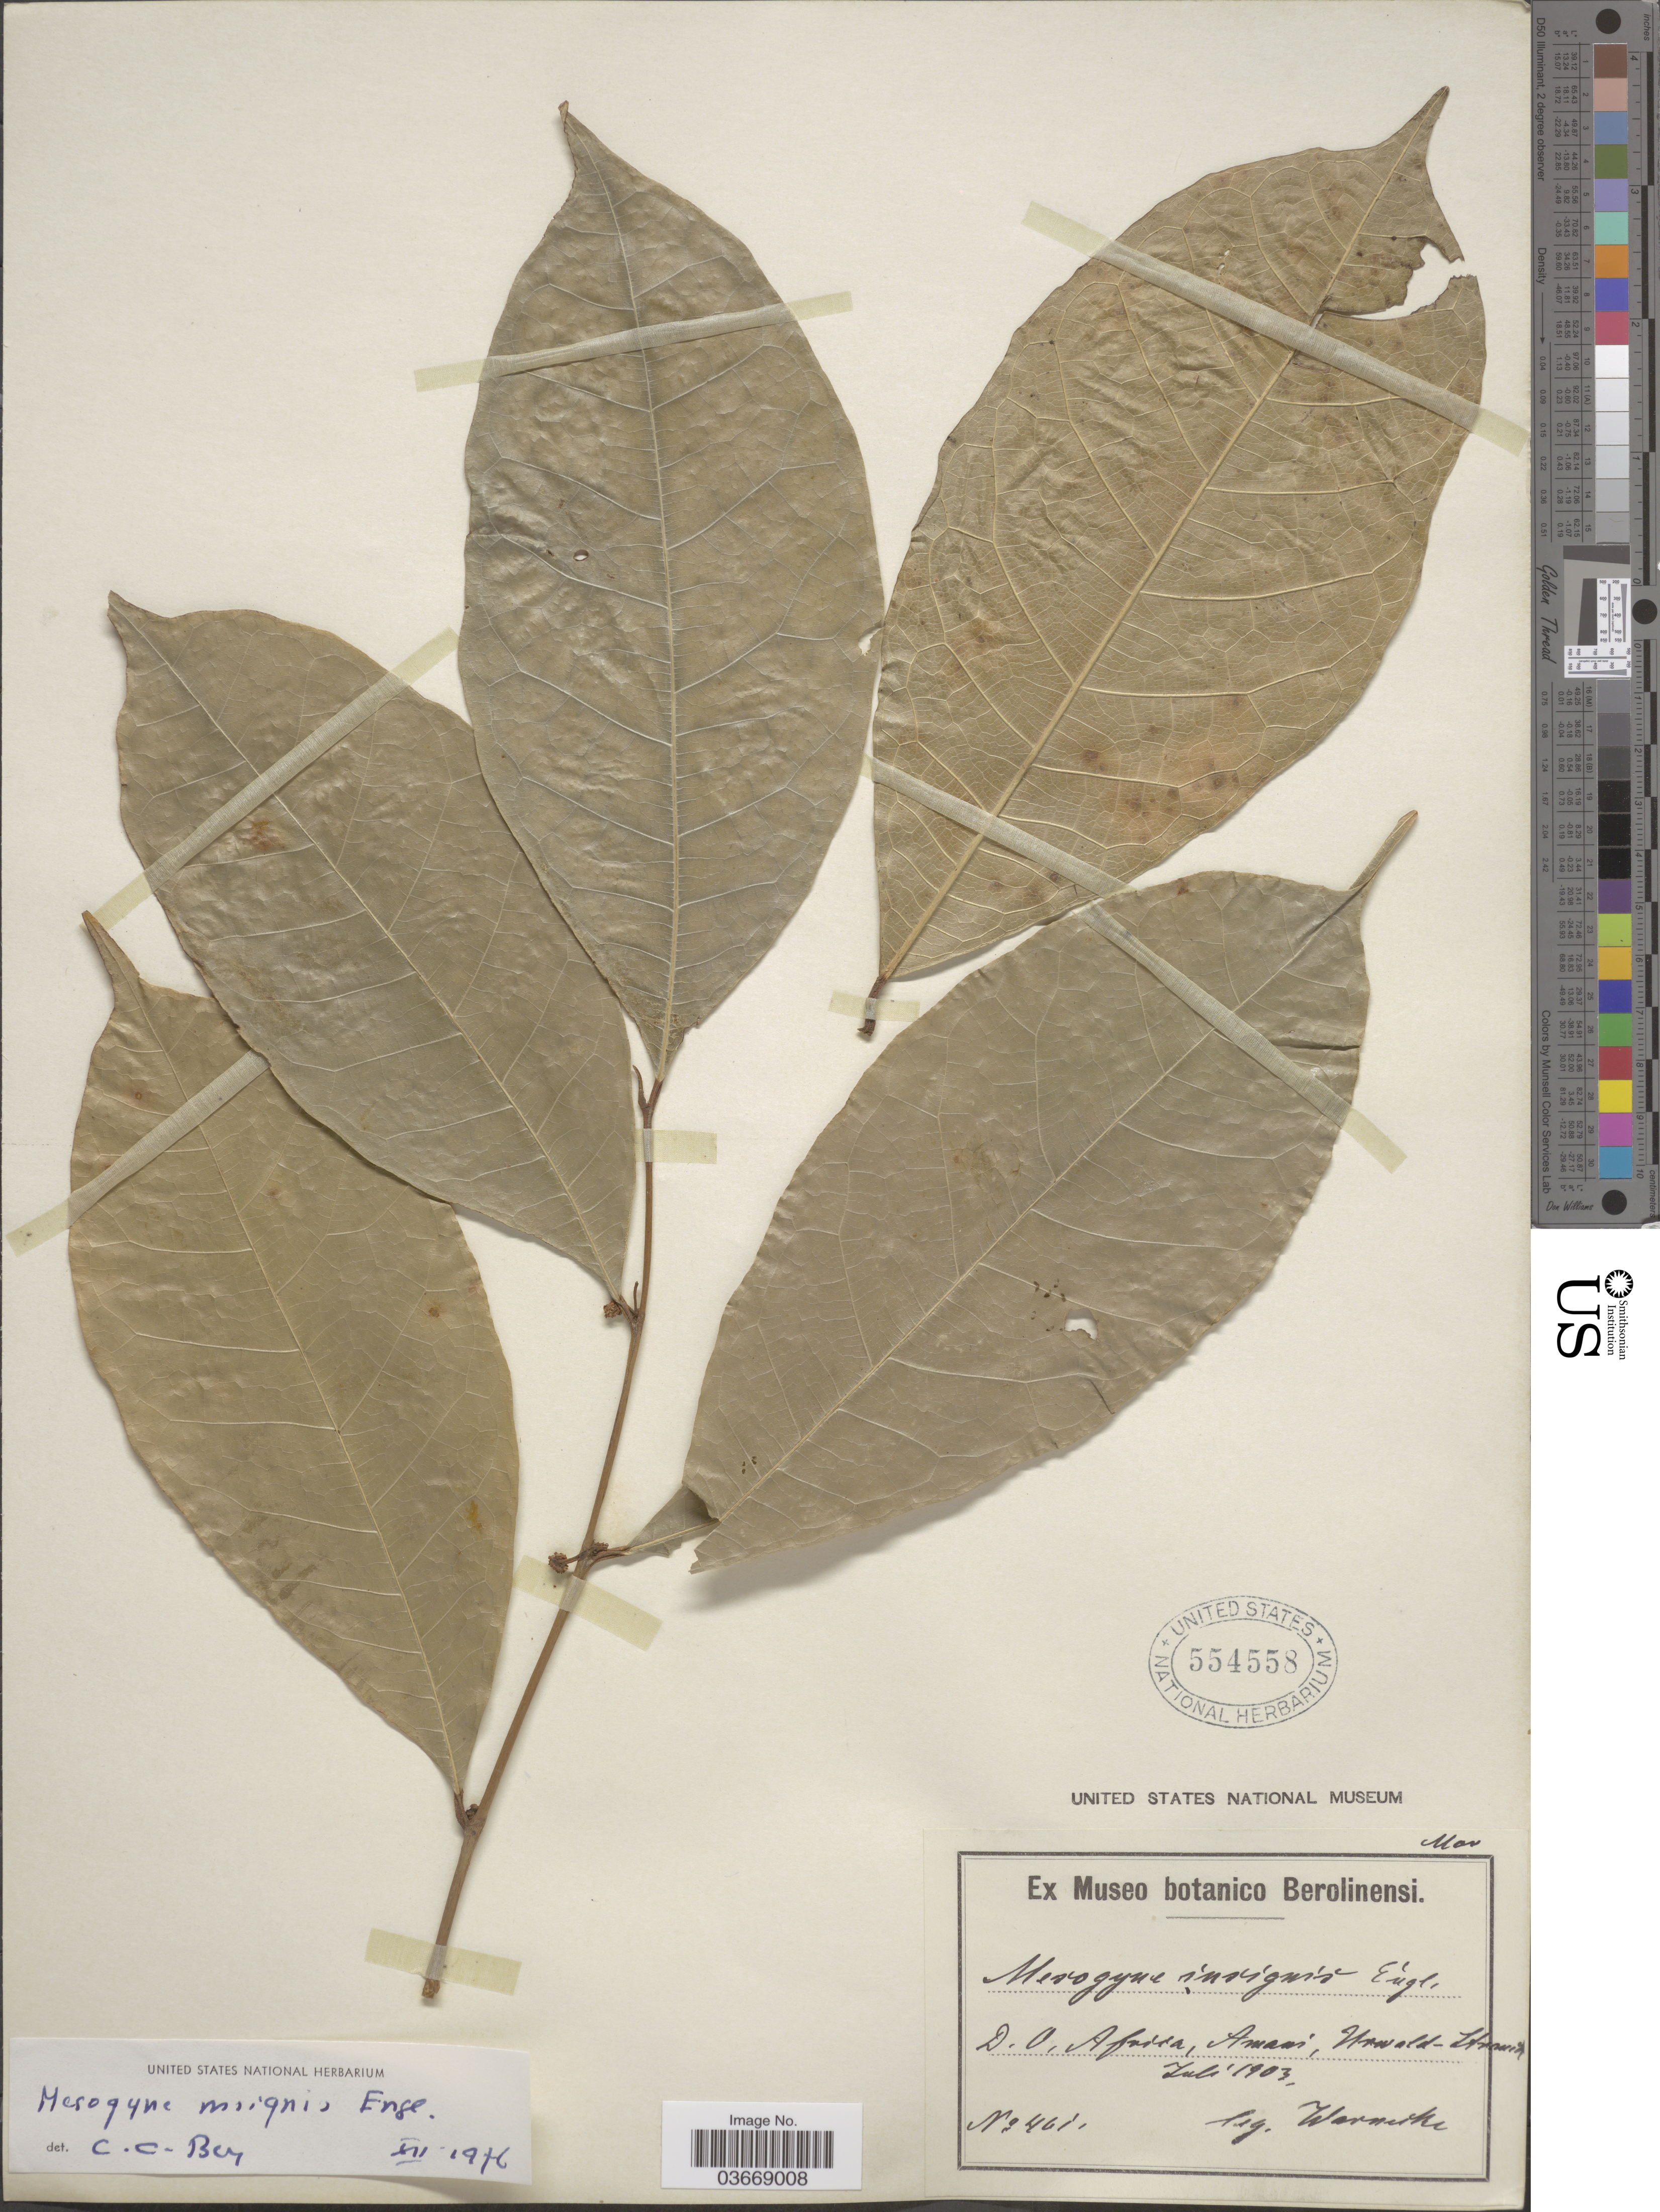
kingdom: Plantae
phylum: Tracheophyta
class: Magnoliopsida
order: Rosales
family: Moraceae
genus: Mesogyne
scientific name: Mesogyne insignis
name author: Engl.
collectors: -. Warnecke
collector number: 461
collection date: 1903-07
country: Tanzania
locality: D.O., Africa, Amani; Urwald-Urmid.*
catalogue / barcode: US 554558